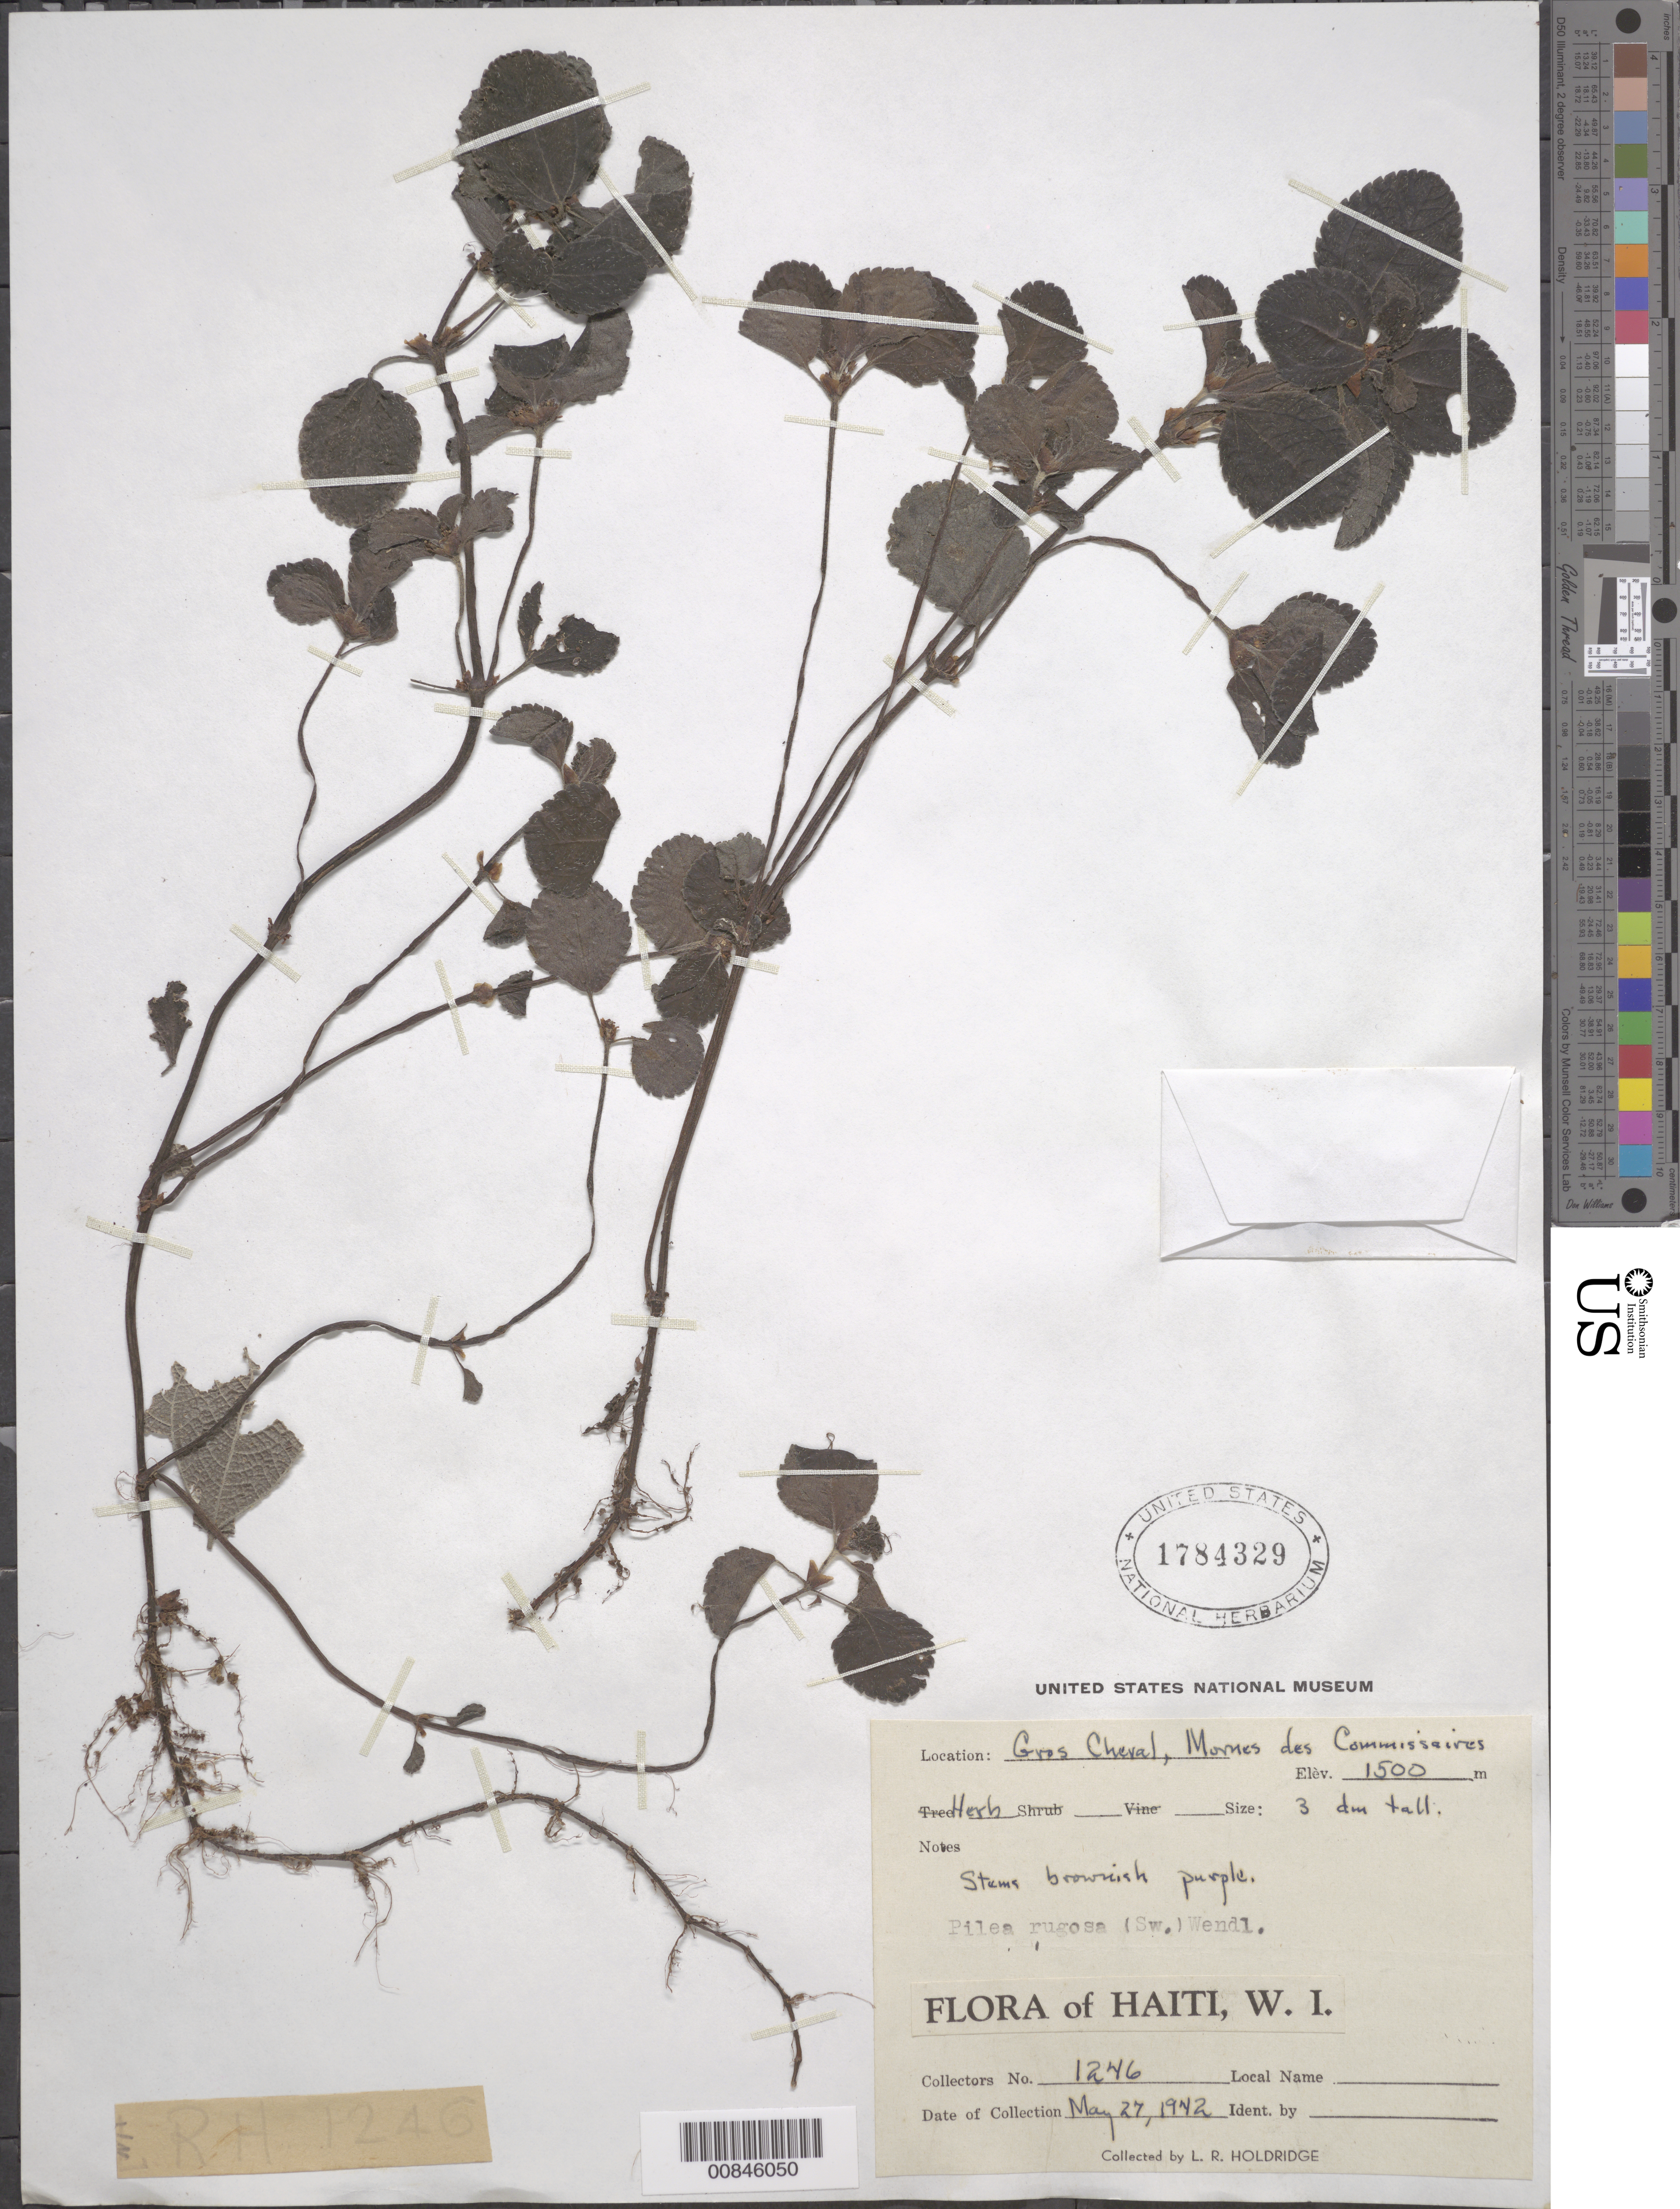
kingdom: Plantae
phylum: Tracheophyta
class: Magnoliopsida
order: Rosales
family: Urticaceae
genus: Pilea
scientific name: Pilea rugosa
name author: (Sw.) Wedd.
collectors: L. Holdridge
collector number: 1246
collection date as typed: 27 May 1942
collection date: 1942-05-27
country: Haiti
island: Hispaniola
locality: Gros Cheval, Mornes des Commissaires.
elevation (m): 1500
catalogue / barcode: US 1784329